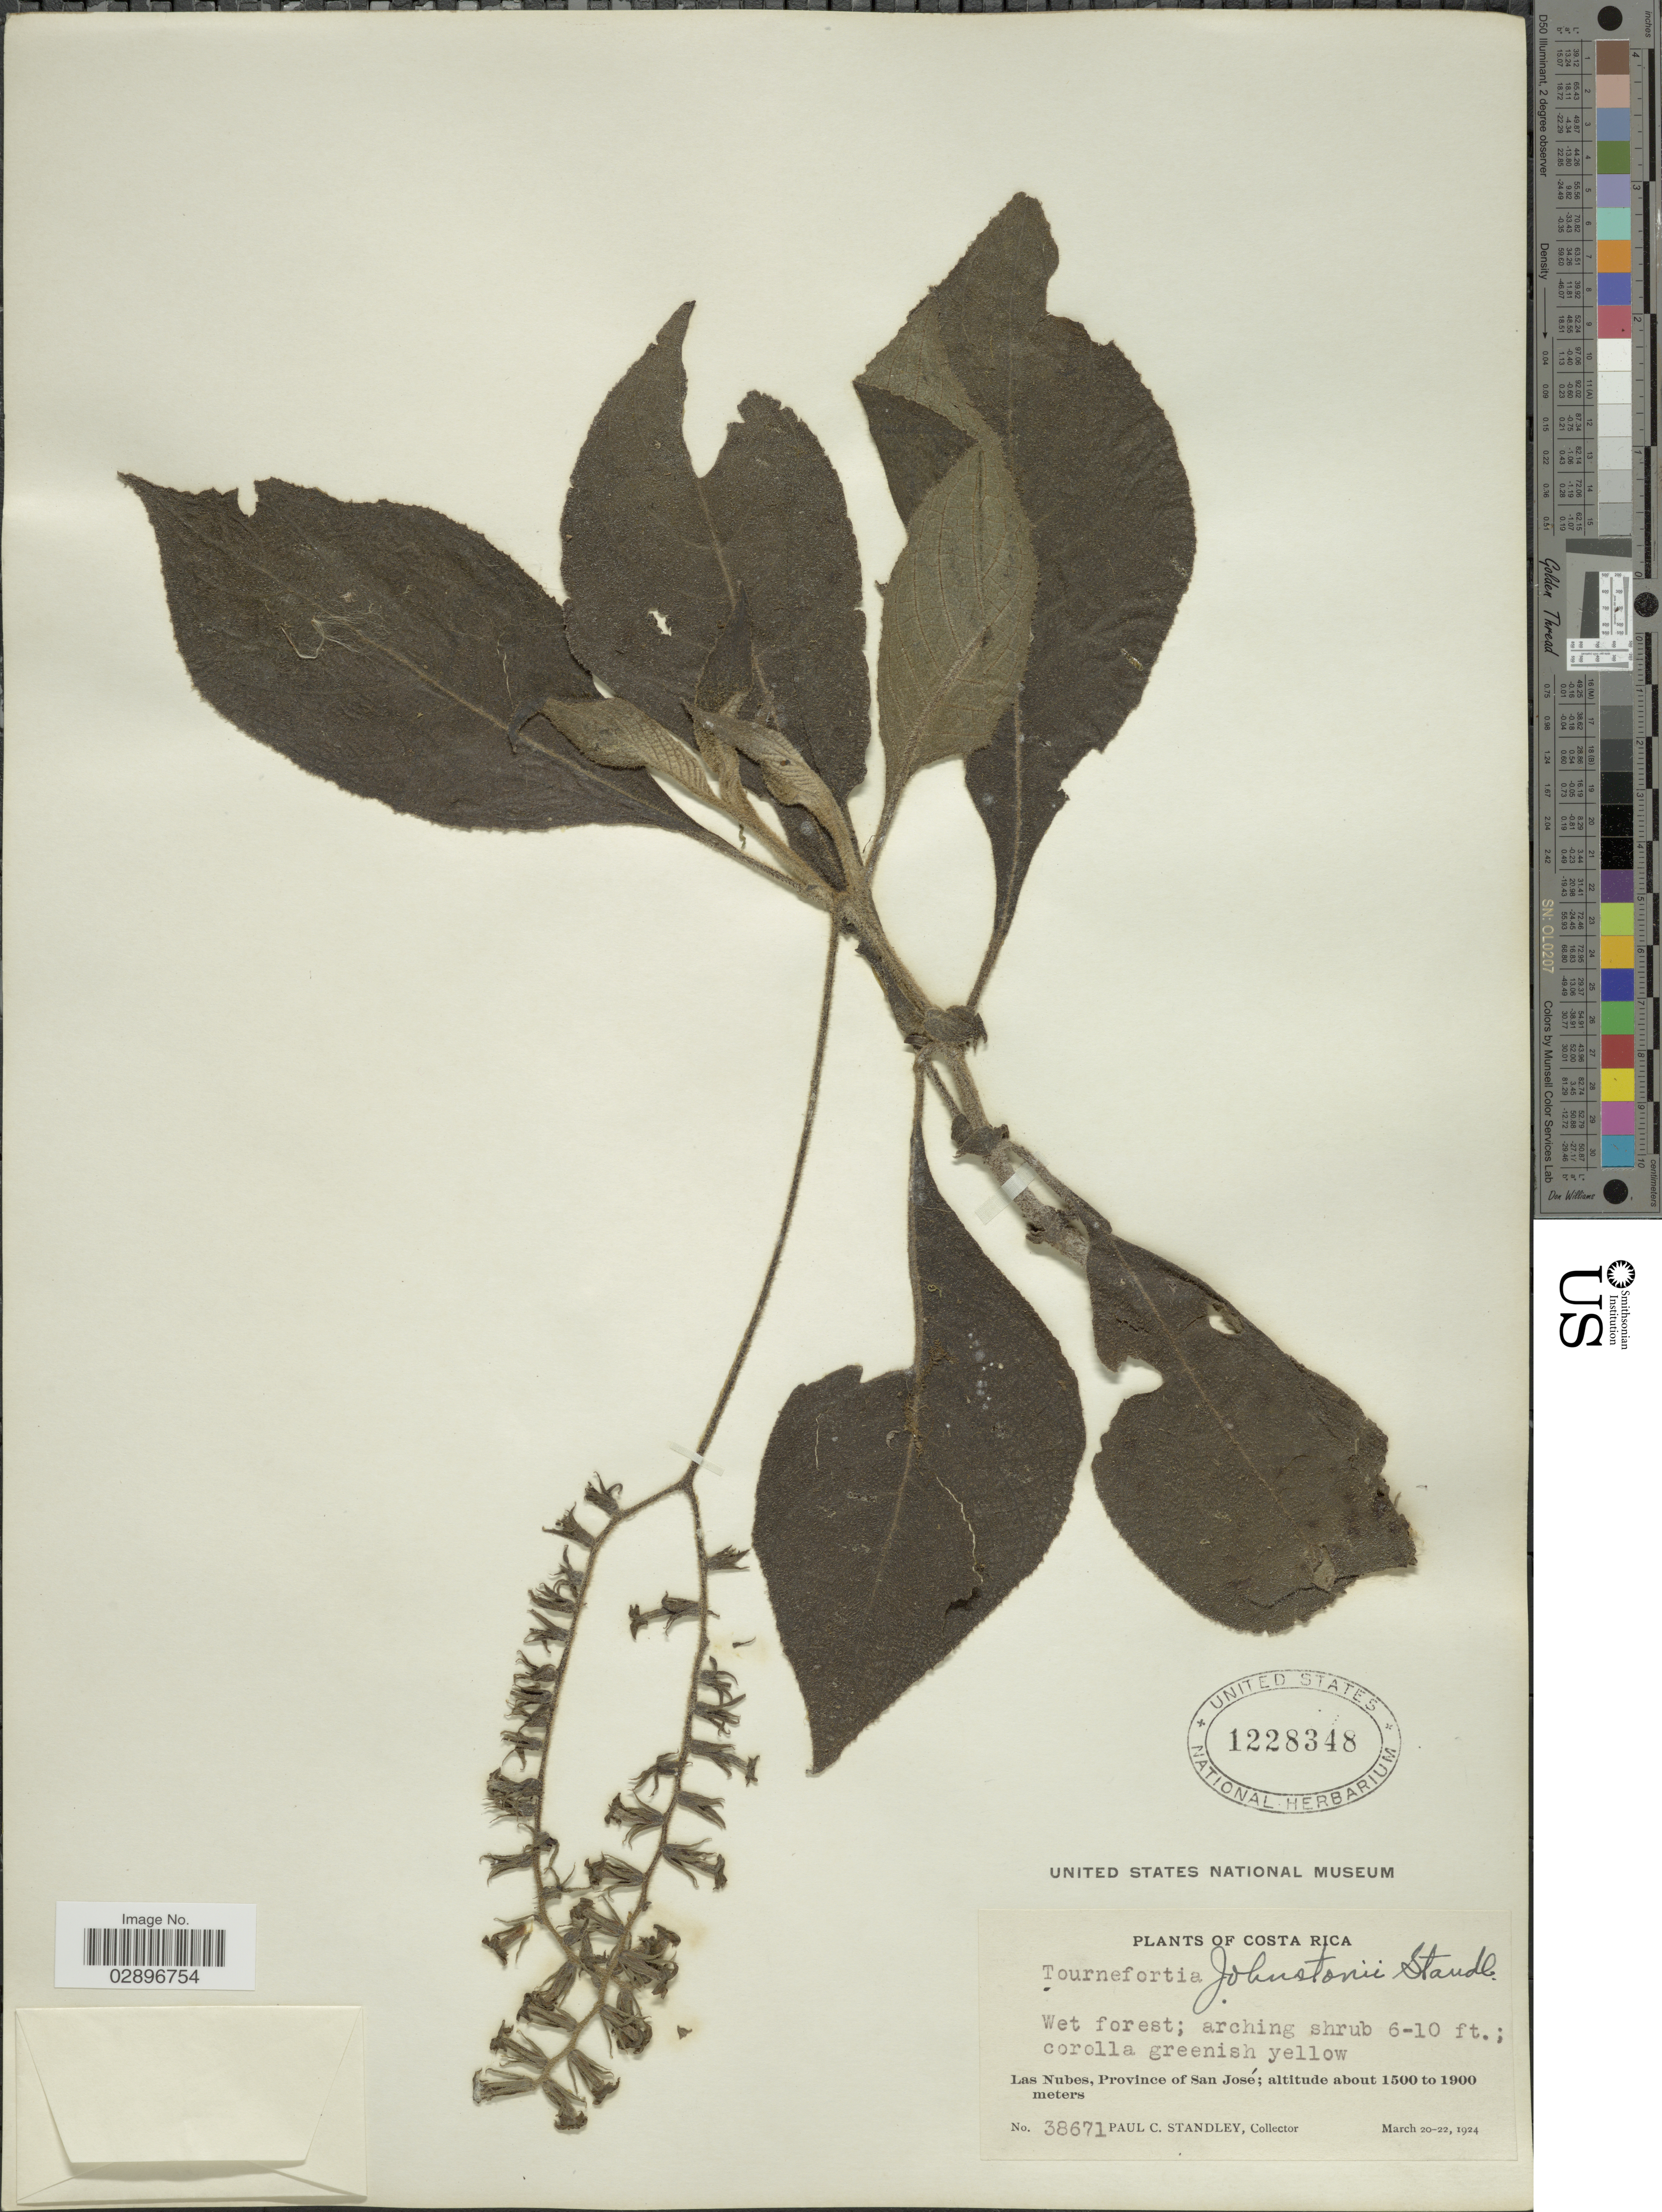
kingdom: Plantae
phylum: Tracheophyta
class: Magnoliopsida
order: Boraginales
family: Heliotropiaceae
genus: Tournefortia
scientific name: Tournefortia johnstonii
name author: Standl.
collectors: P. C. Standley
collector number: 38671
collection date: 1924-03-20/1924-03-22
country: Costa Rica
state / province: San José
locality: Las Nubes.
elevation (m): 1500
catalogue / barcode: US 1228348